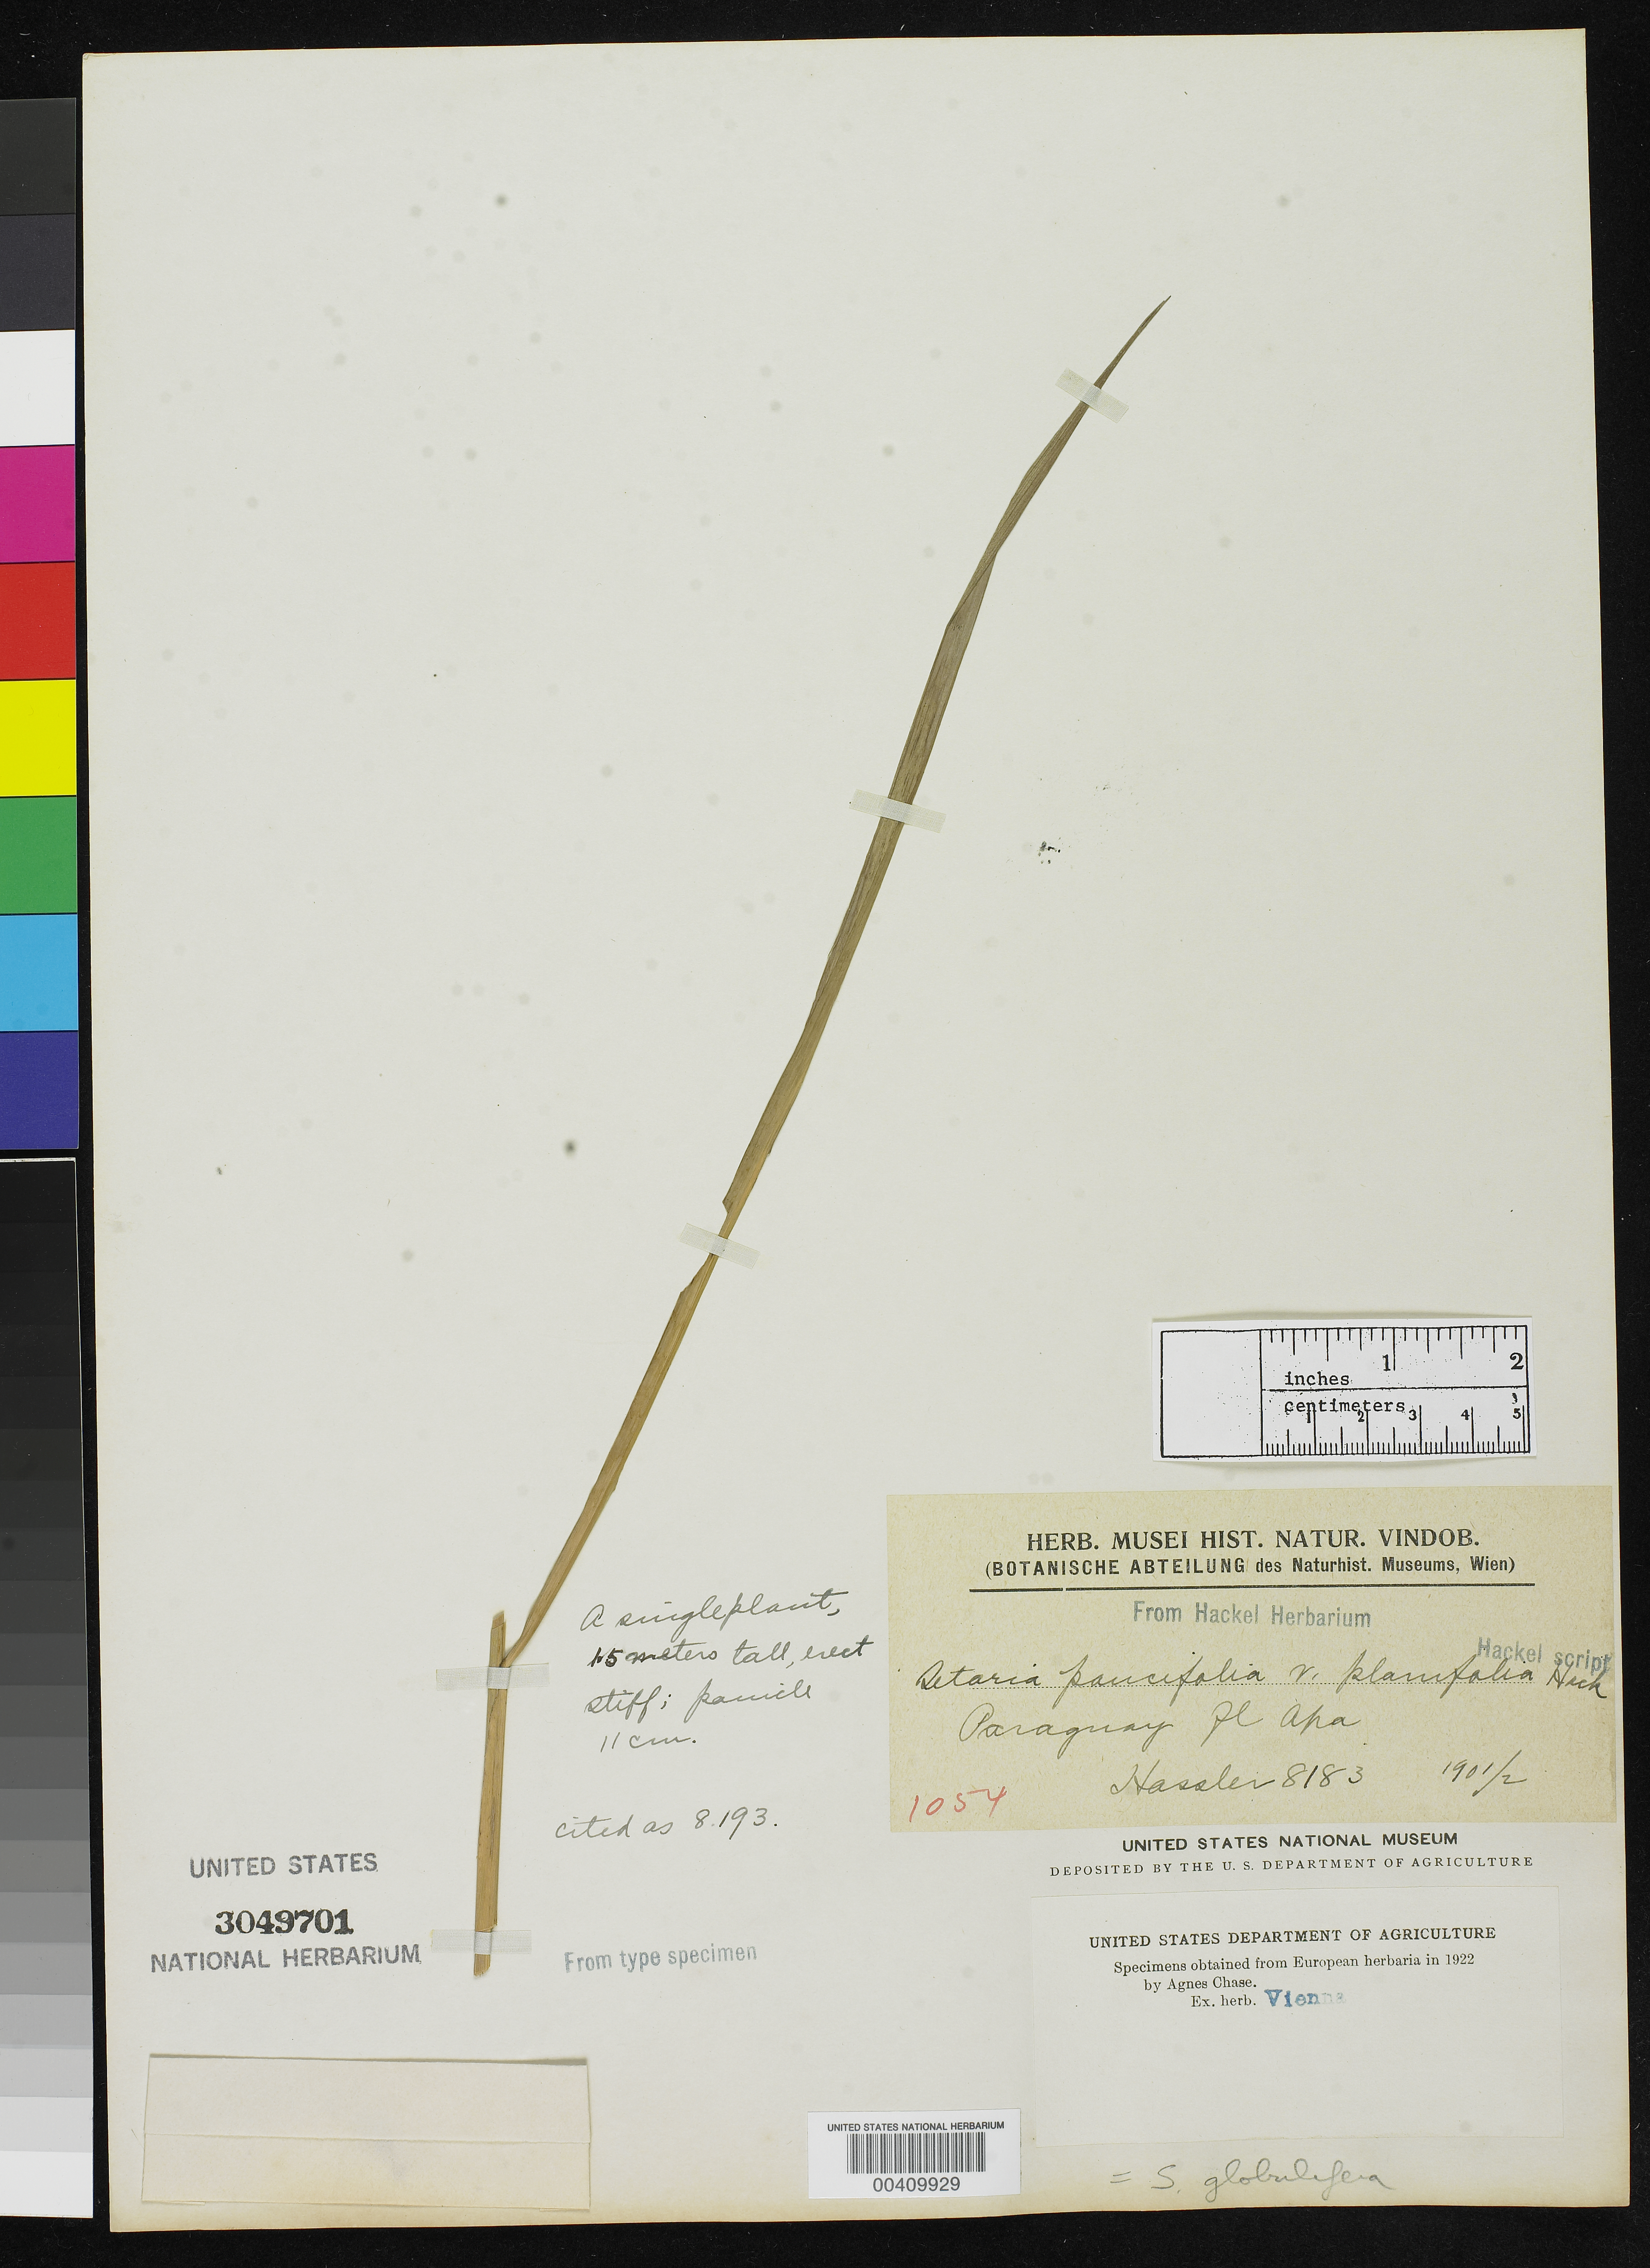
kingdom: Plantae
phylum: Tracheophyta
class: Liliopsida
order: Poales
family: Poaceae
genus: Setaria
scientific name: Setaria paucifolia var. planifolia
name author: Hack.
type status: Type Fragment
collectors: E. Hassler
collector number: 8183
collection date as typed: Dec 1901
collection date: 1901-12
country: Paraguay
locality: Apa River.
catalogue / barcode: US 3049701